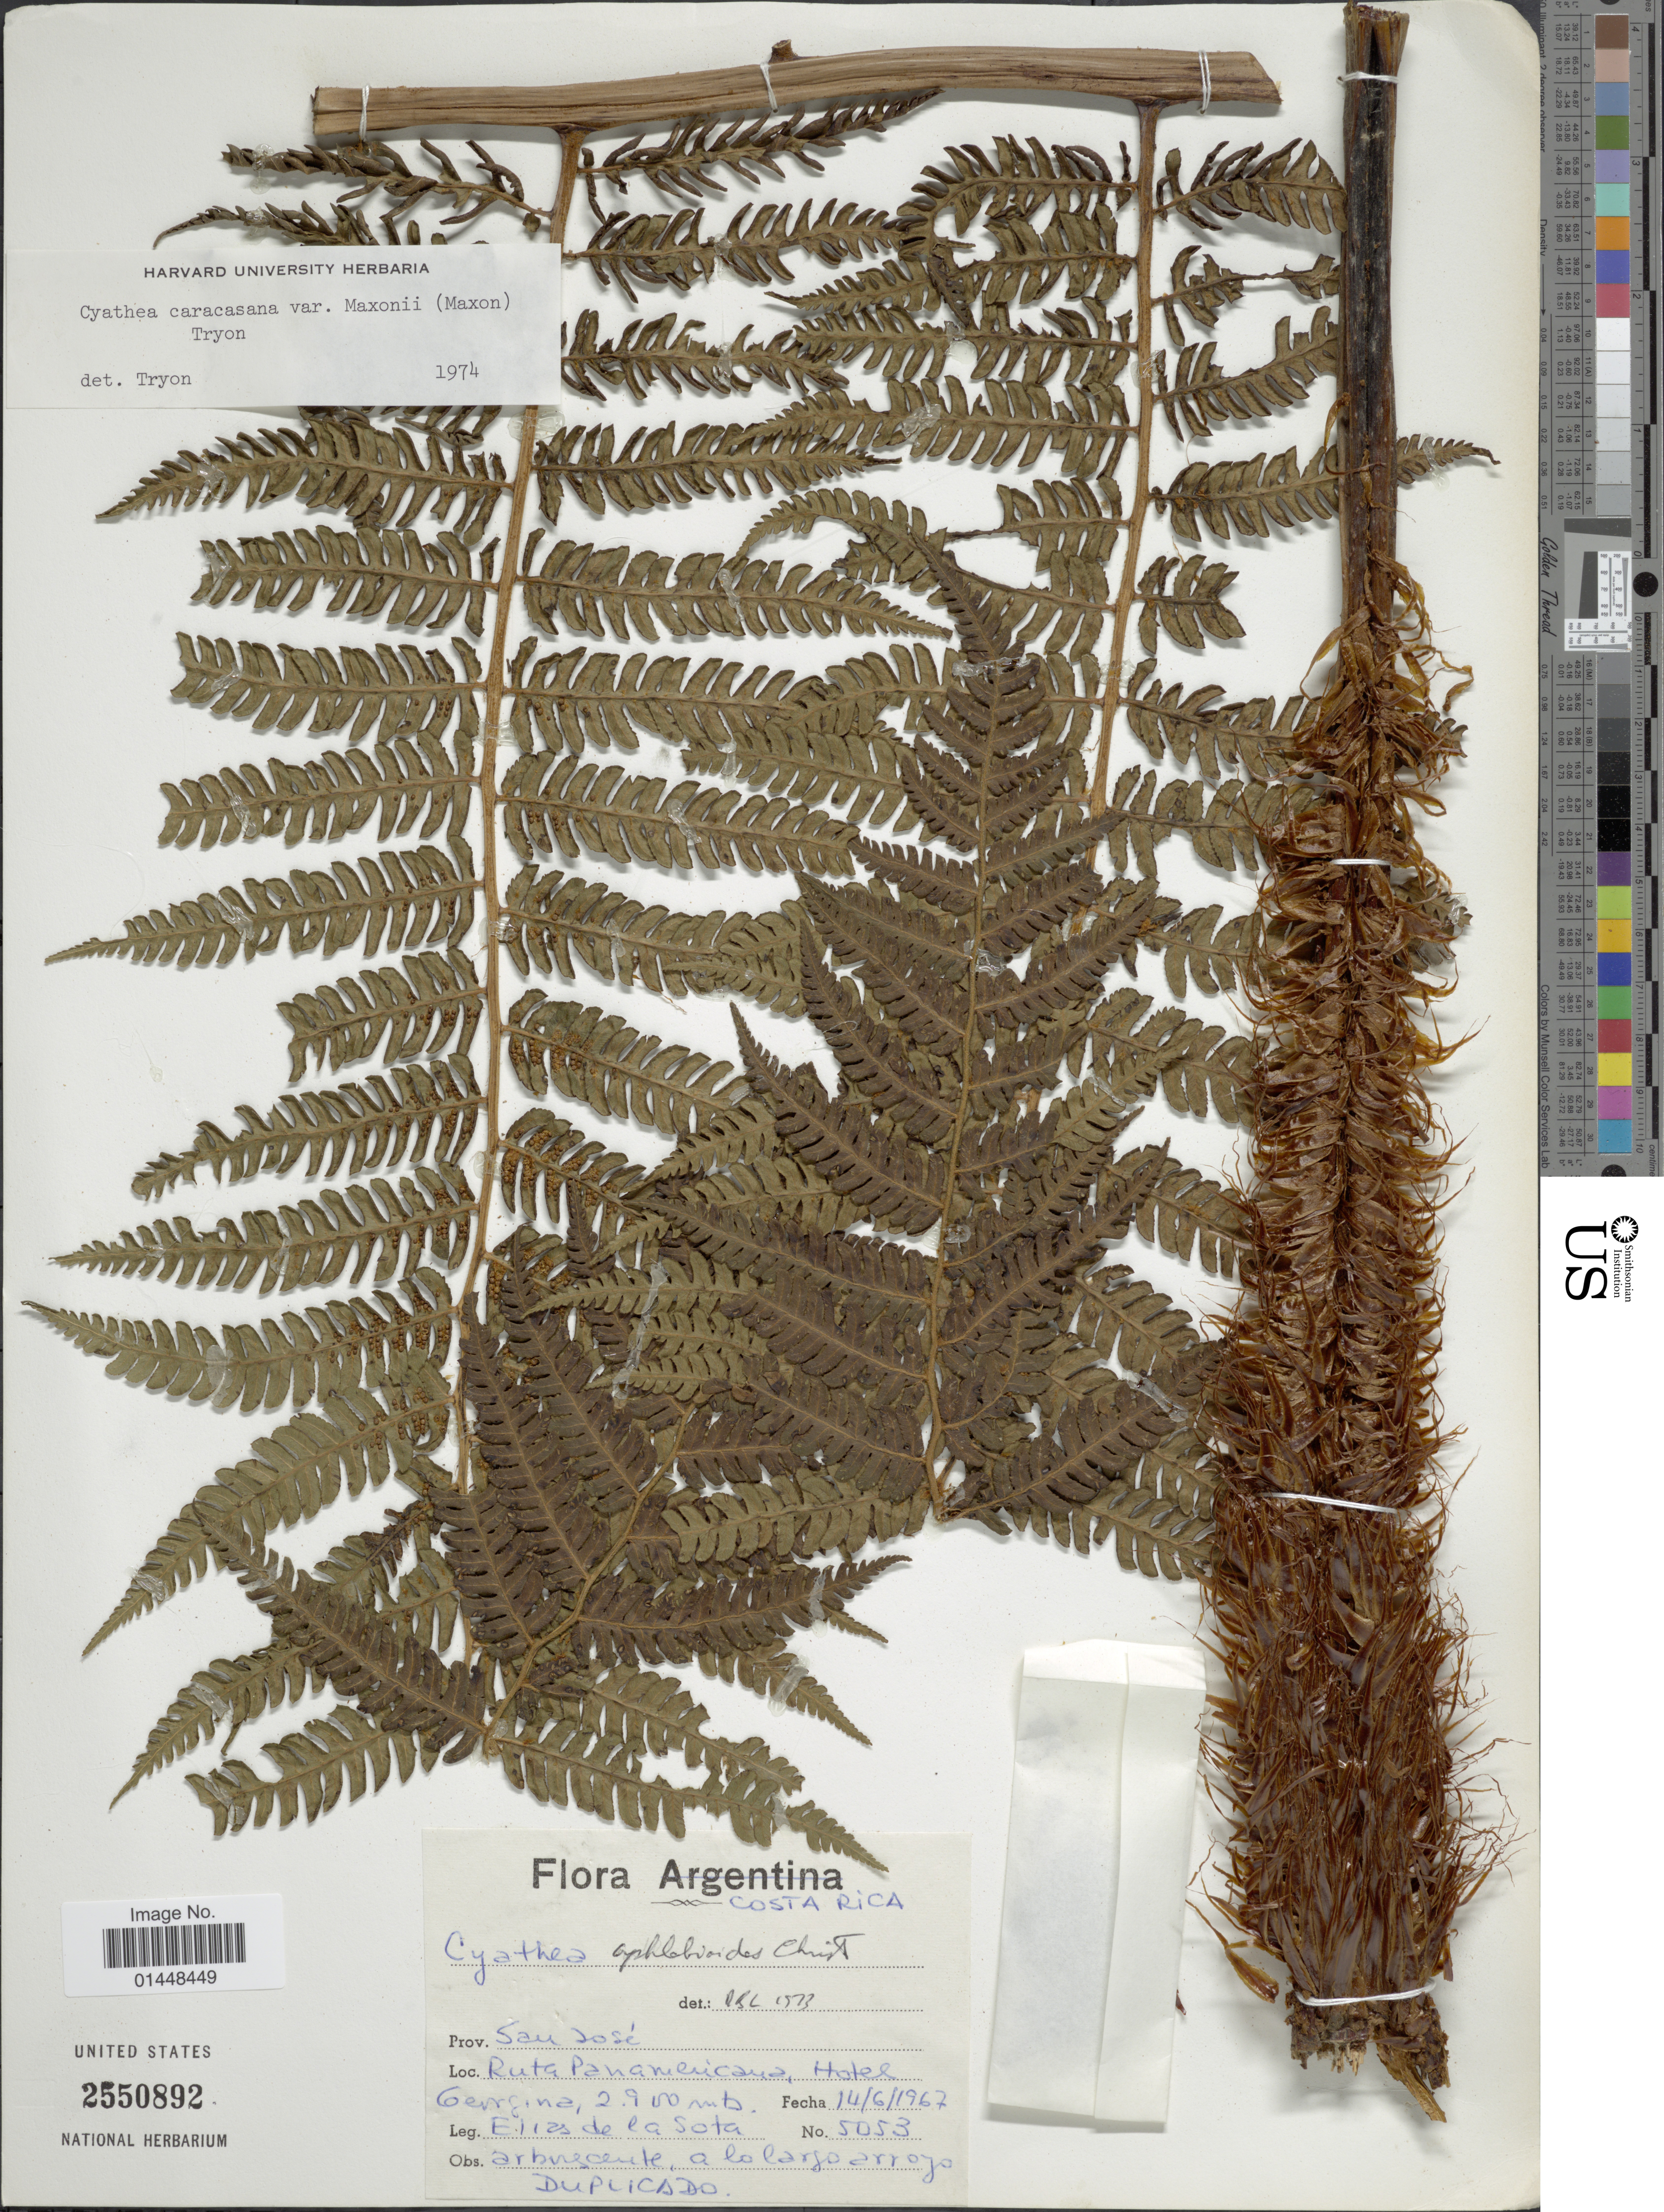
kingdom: Plantae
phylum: Tracheophyta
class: Polypodiopsida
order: Cyatheales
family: Cyatheaceae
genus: Cyathea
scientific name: Cyathea caracasana var. maxonii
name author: (Underw.) R.M. Tryon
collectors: E. R. de la Sota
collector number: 5053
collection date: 1967-06-14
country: Costa Rica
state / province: San José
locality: Ruta Panamericana, Hotel Georgina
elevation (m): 2900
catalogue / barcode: US 2550892